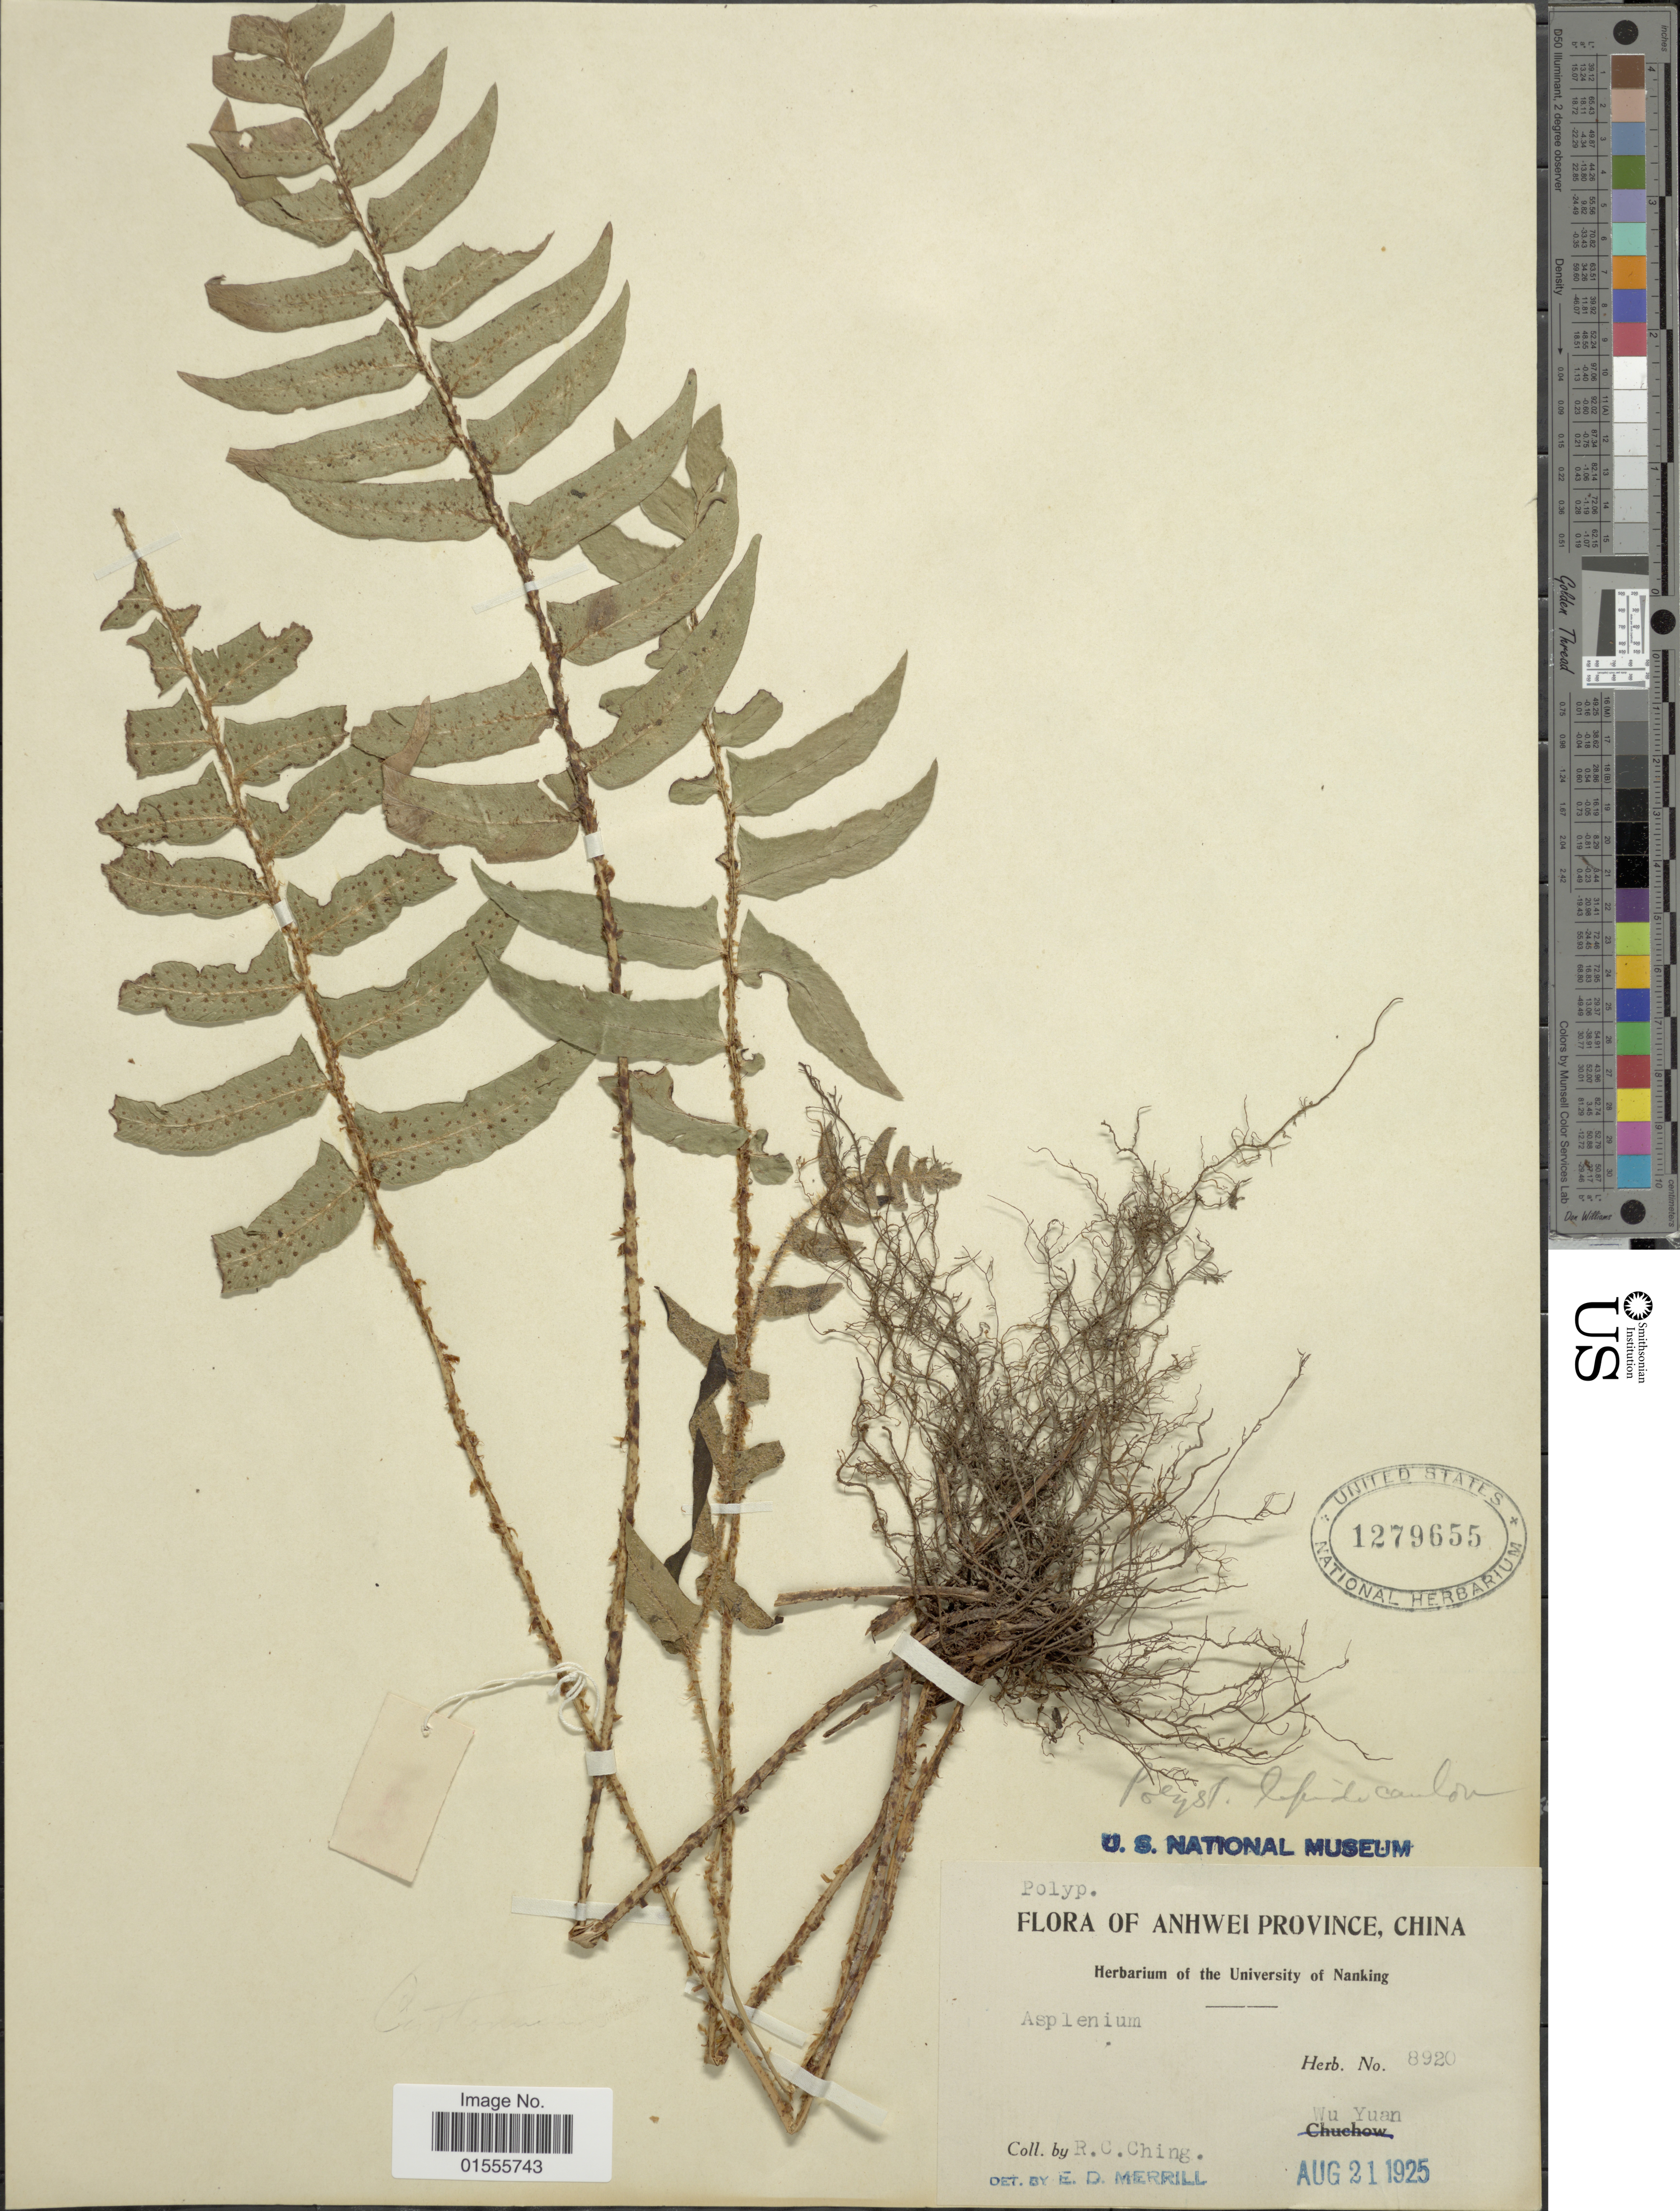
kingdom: Plantae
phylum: Tracheophyta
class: Polypodiopsida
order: Polypodiales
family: Dryopteridaceae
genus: Cyrtomidictyum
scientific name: Cyrtomidictyum lepidocaulon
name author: (Hook.) Ching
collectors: R. C. Ching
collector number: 8920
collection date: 1925-08-21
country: China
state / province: Anhui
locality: Anhwei Province, Wu Yuan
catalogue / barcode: US 1279655